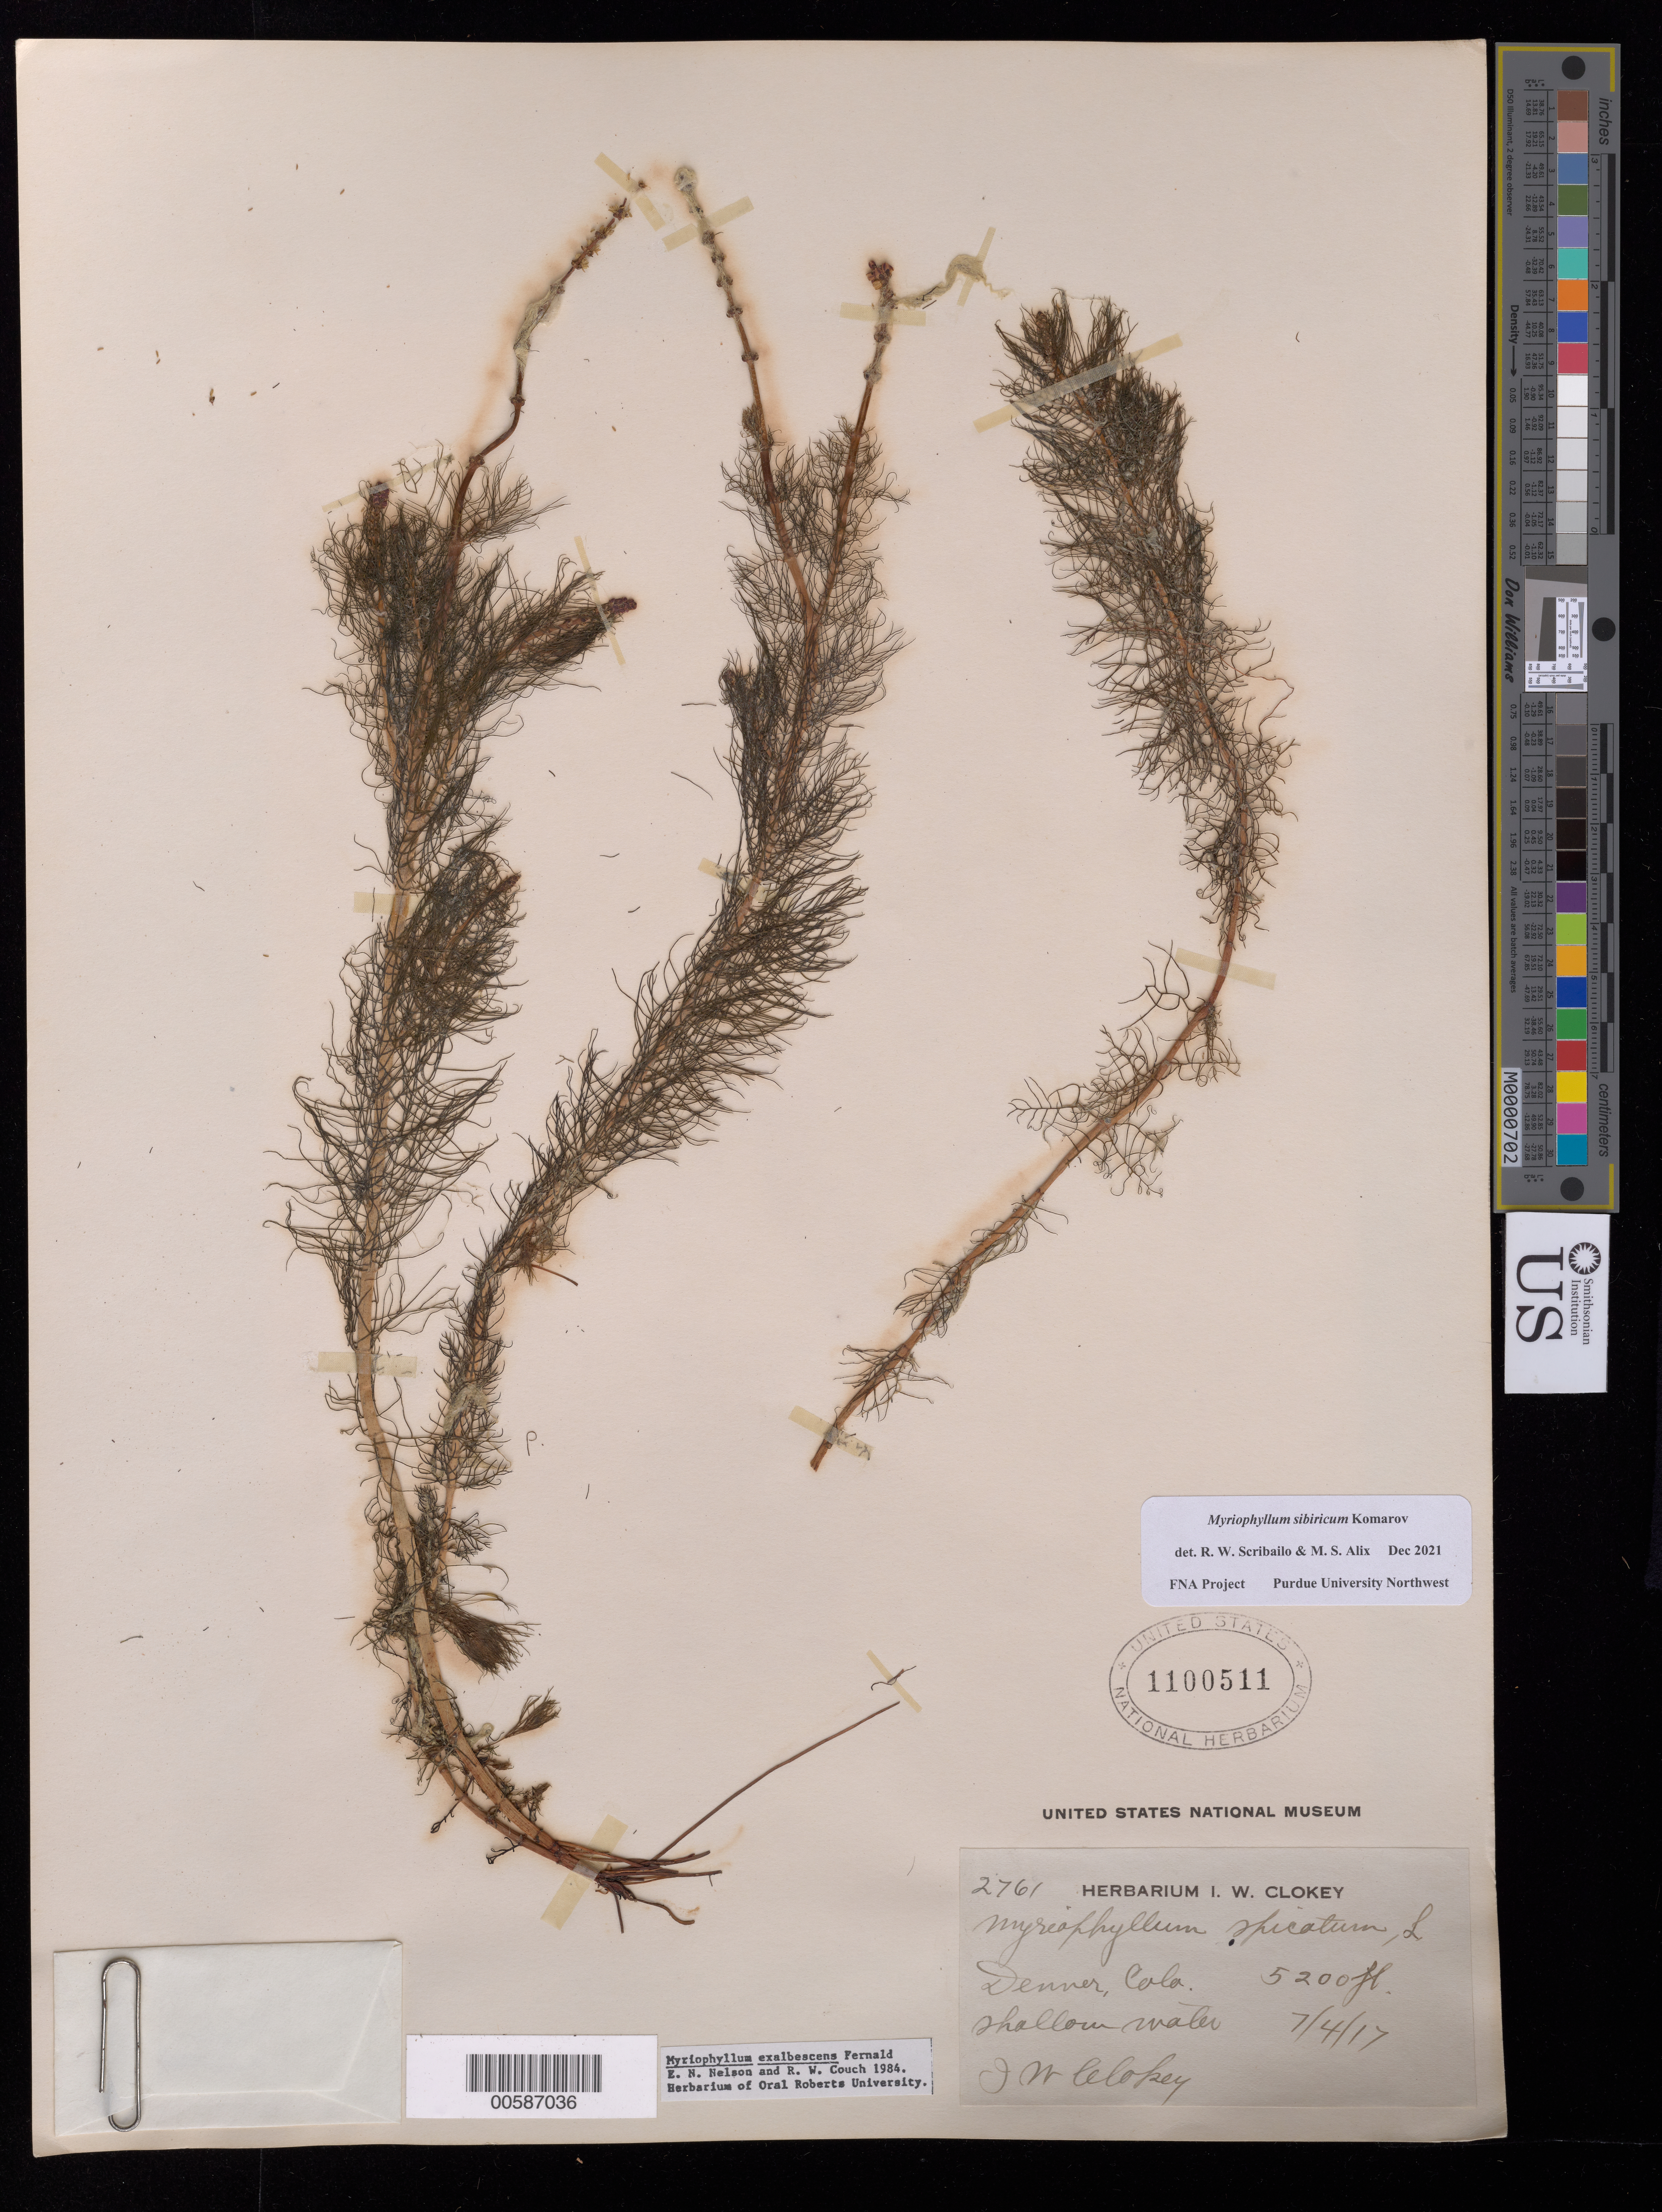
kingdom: Plantae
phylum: Tracheophyta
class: Magnoliopsida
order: Saxifragales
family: Haloragaceae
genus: Myriophyllum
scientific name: Myriophyllum sibiricum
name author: Kom.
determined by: Scribailo, R. W.; Alix, M. S.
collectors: I. W. Clokey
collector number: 2761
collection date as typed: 07 Apr 1917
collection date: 1917-04-07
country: United States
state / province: Colorado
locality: Denver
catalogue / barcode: US 1100511